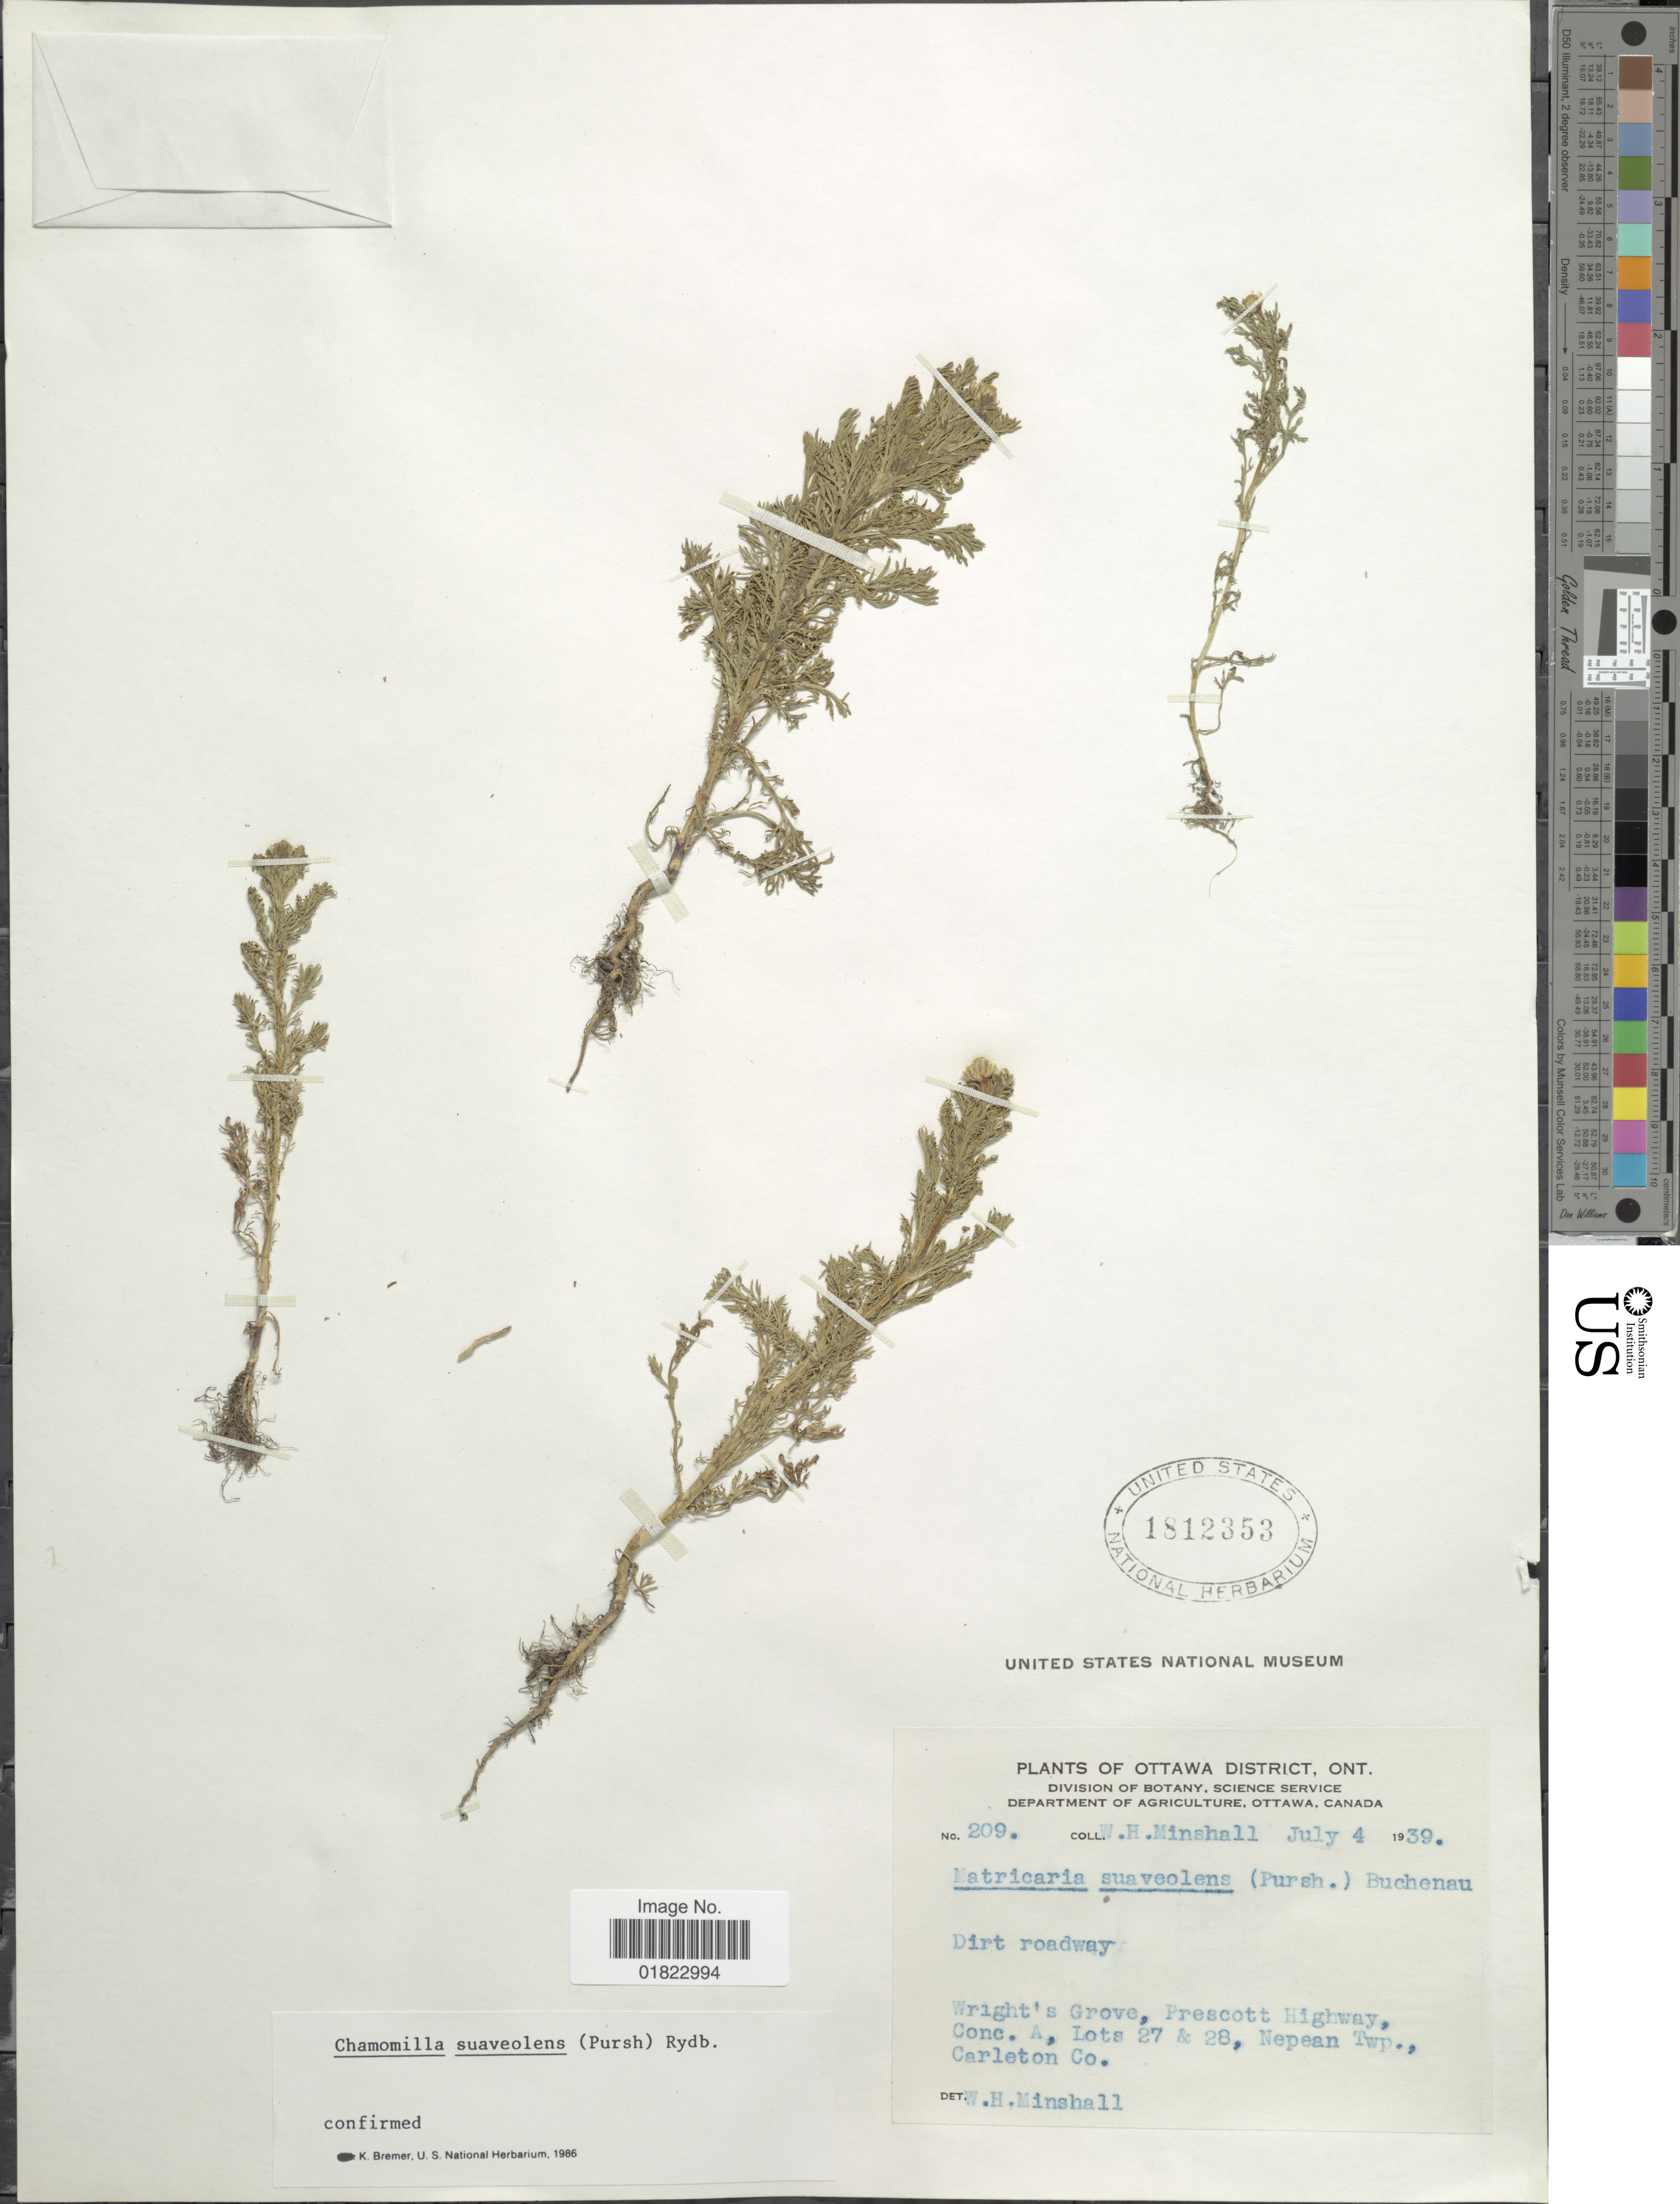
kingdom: Plantae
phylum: Tracheophyta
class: Magnoliopsida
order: Asterales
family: Asteraceae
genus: Matricaria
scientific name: Matricaria matricarioides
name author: (Less.) Porter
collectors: W. Minshall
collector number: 209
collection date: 1939-07-04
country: Canada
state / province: Ontario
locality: Ottawa District, Ont. Dirt roadway. Wright's Grove,Prescott Highway, Conc. A. Lots 27 & 28, Nepean Twp. Carleton Co.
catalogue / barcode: US 1812353